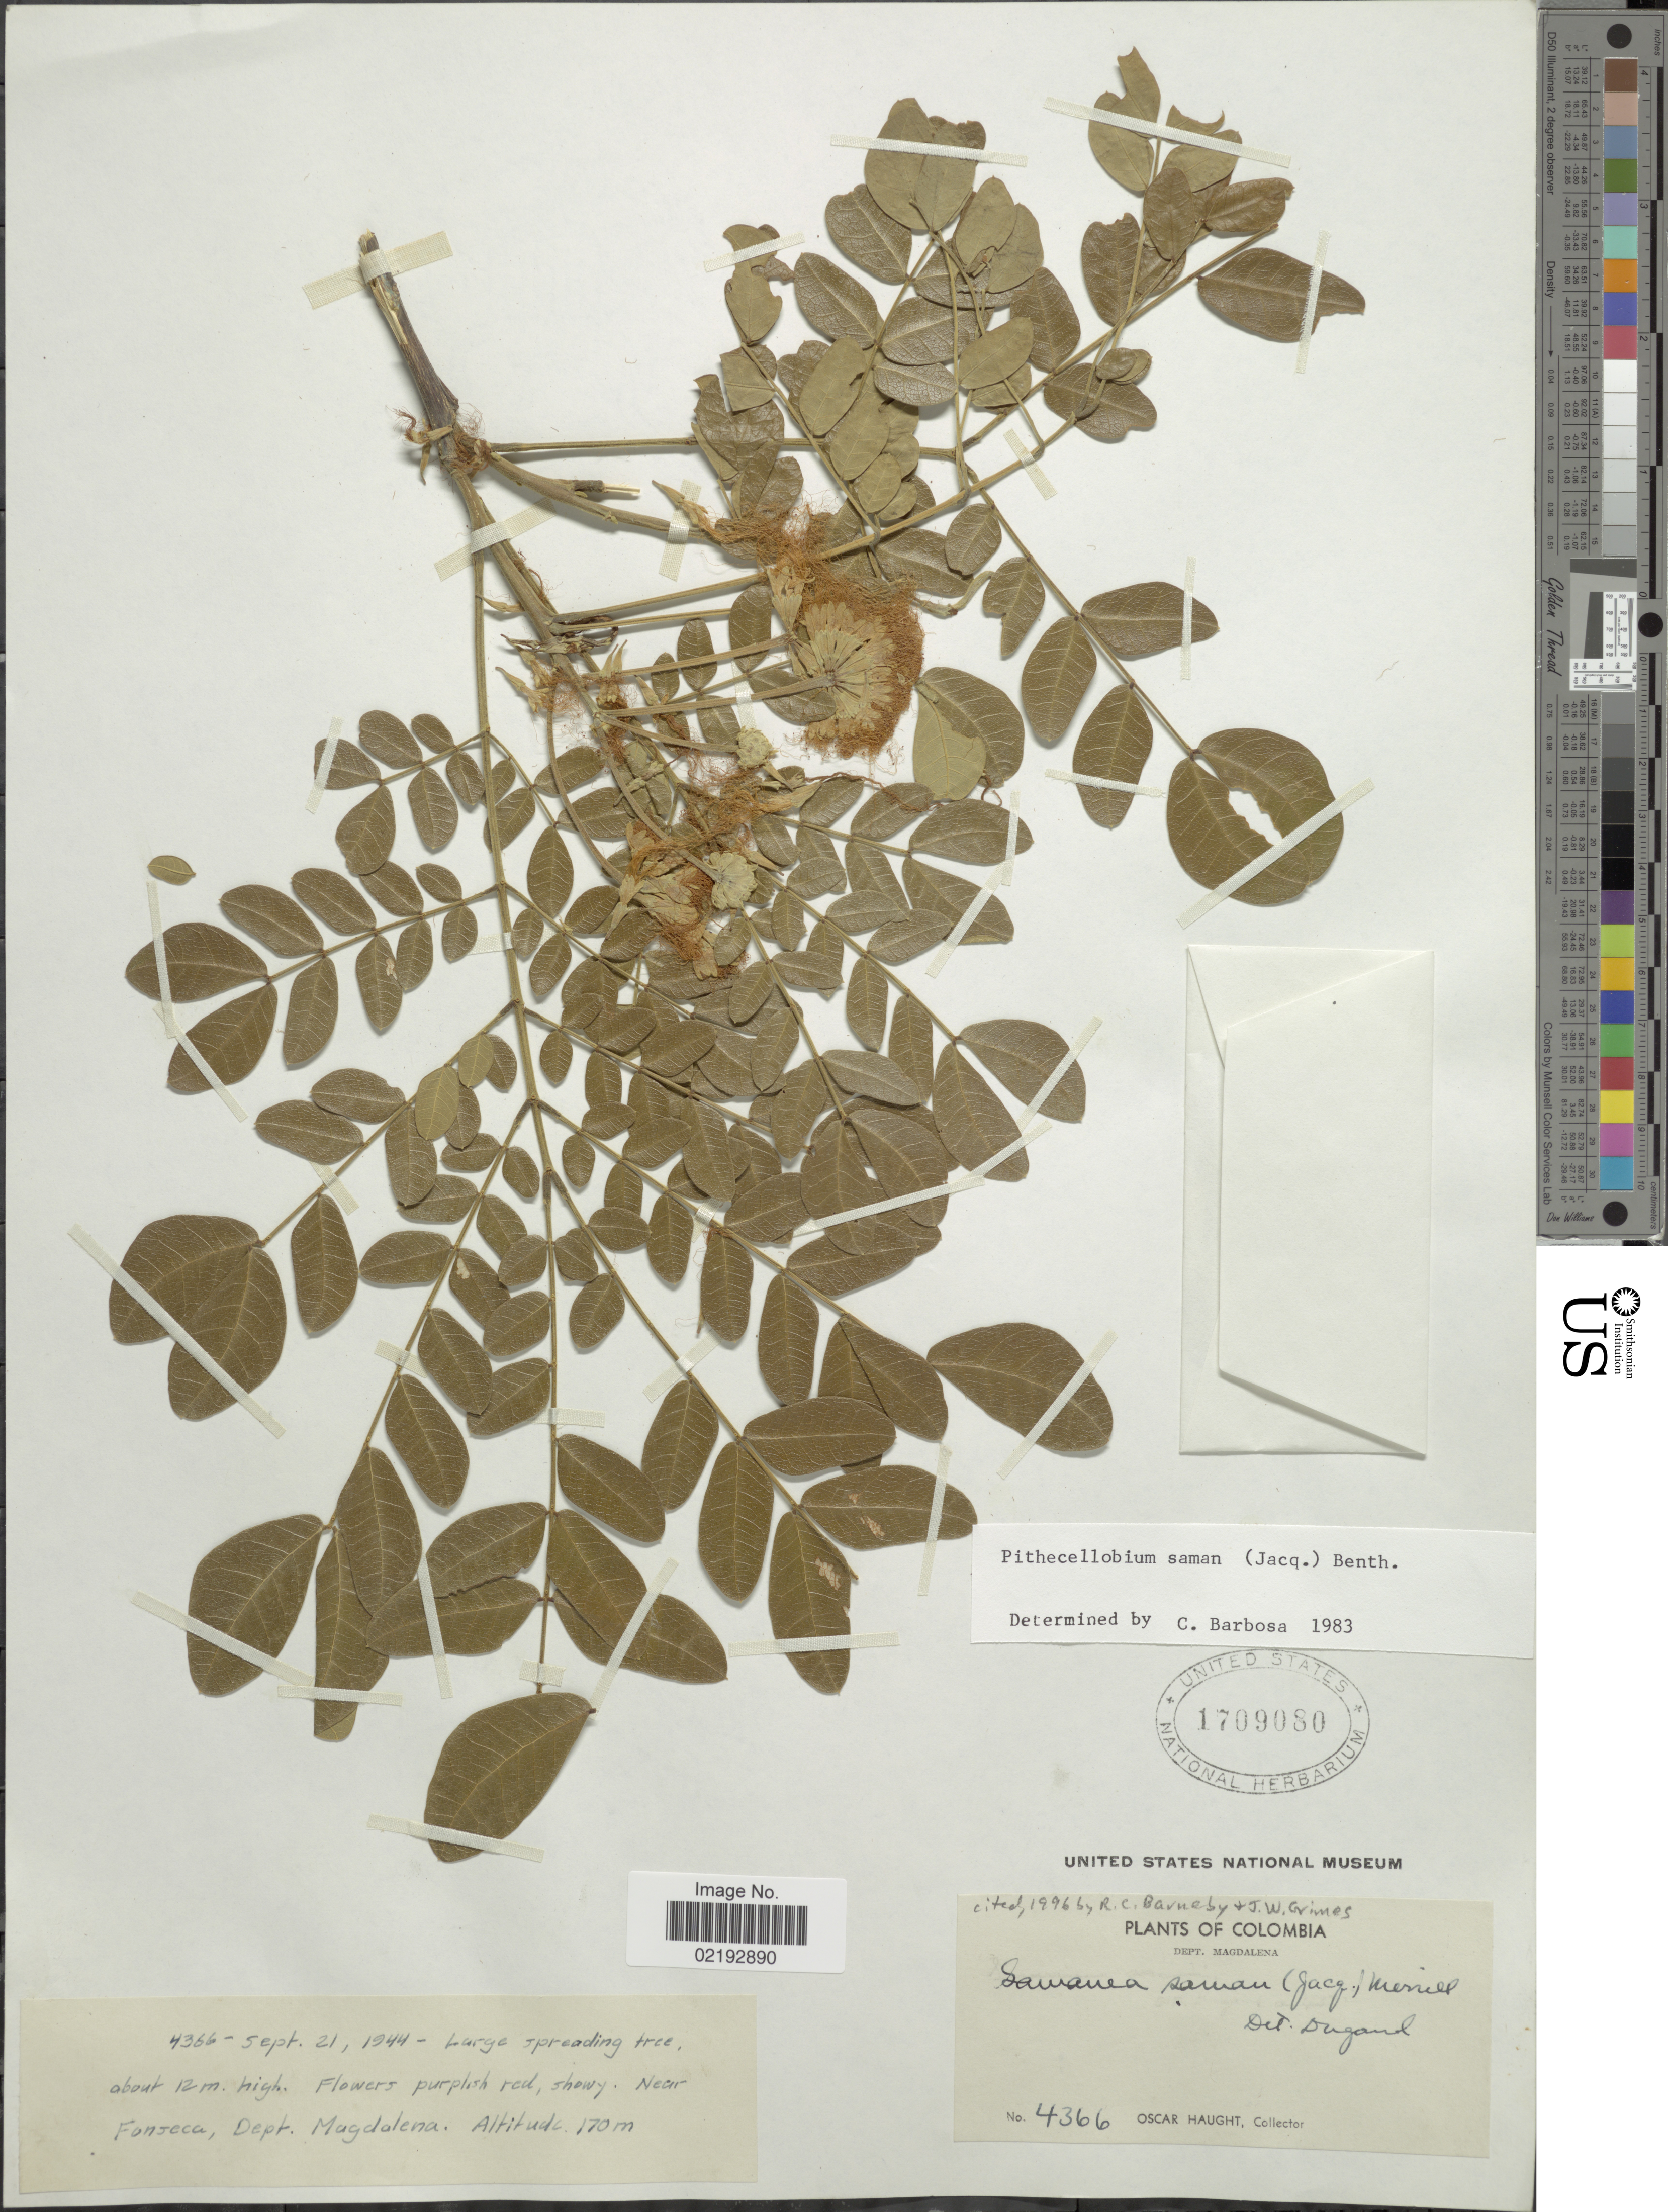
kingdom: Plantae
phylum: Tracheophyta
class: Magnoliopsida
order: Fabales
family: Fabaceae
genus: Samanea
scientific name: Samanea saman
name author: (Jacq.) Merr.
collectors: O. Haught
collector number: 4366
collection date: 1944-09-21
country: Colombia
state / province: Magdalena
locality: Near Fonseca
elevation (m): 170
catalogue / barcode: US 1709080